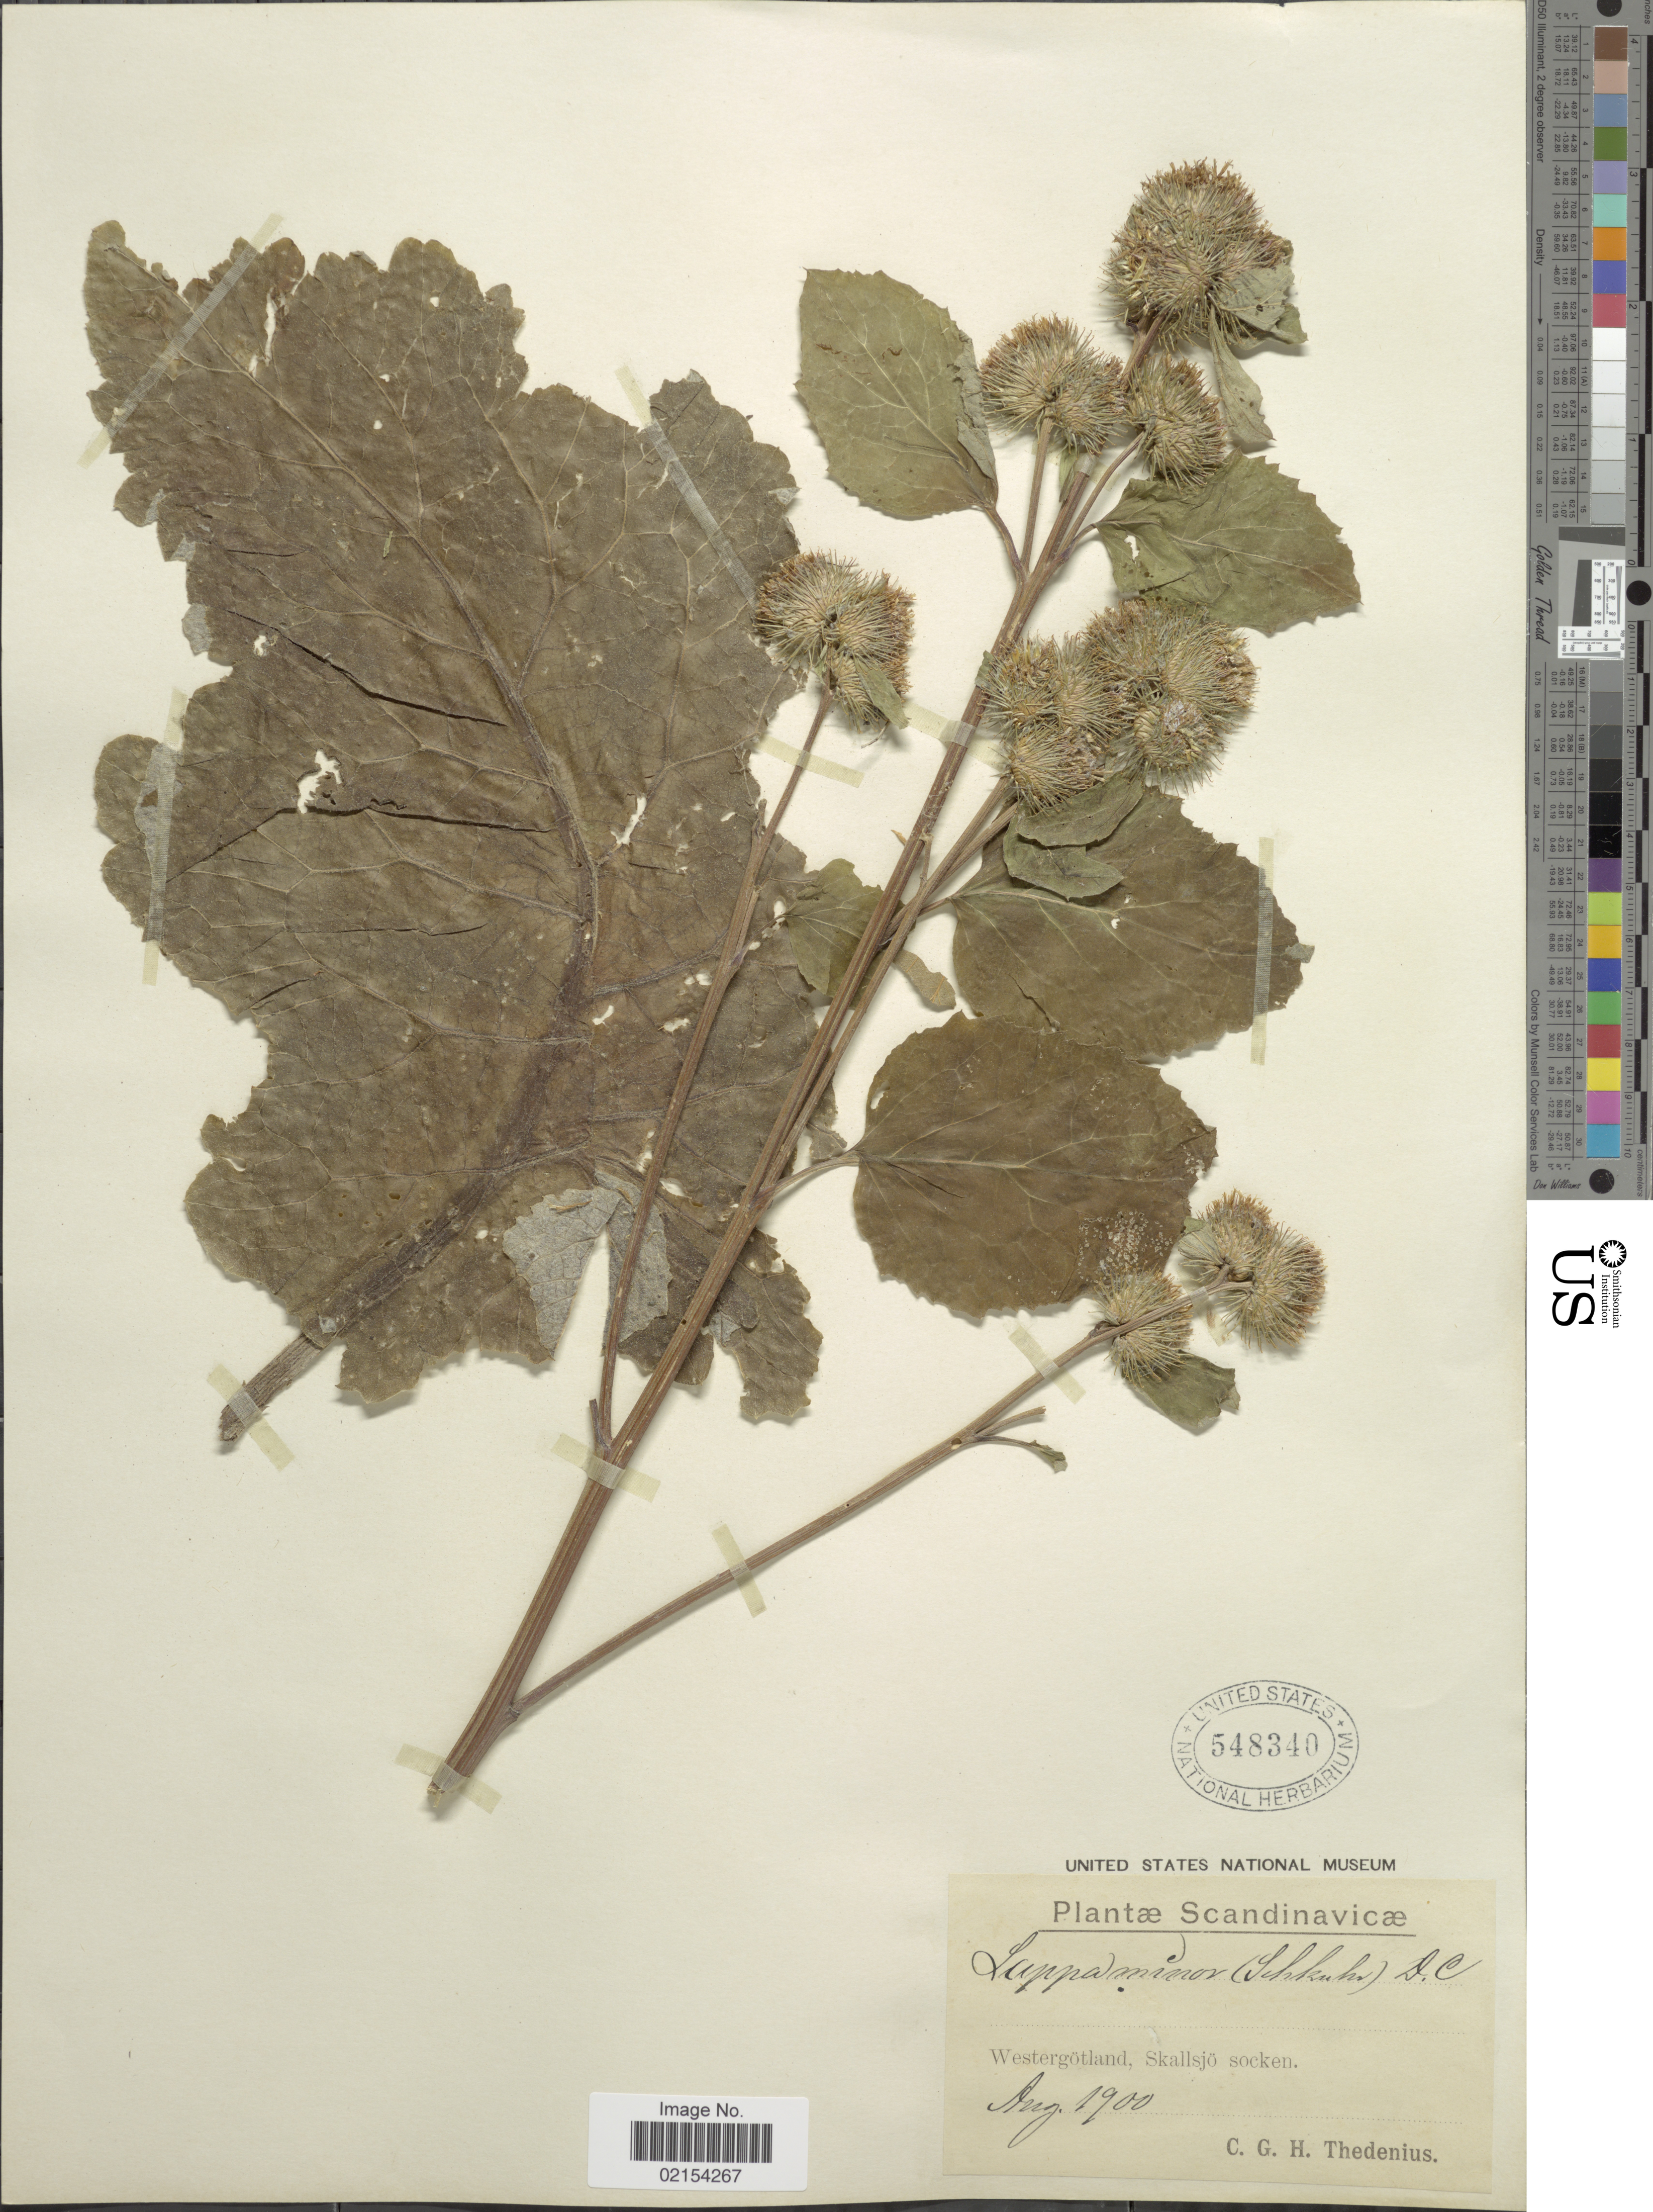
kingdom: Plantae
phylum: Tracheophyta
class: Magnoliopsida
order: Asterales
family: Asteraceae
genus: Arctium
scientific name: Arctium minus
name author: (Hill) Bernh.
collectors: C. Thedenius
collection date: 1900-08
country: Sweden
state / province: Västra Götaland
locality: Scandinavicae. Westergotland, Skallsjo socken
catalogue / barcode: US 548340